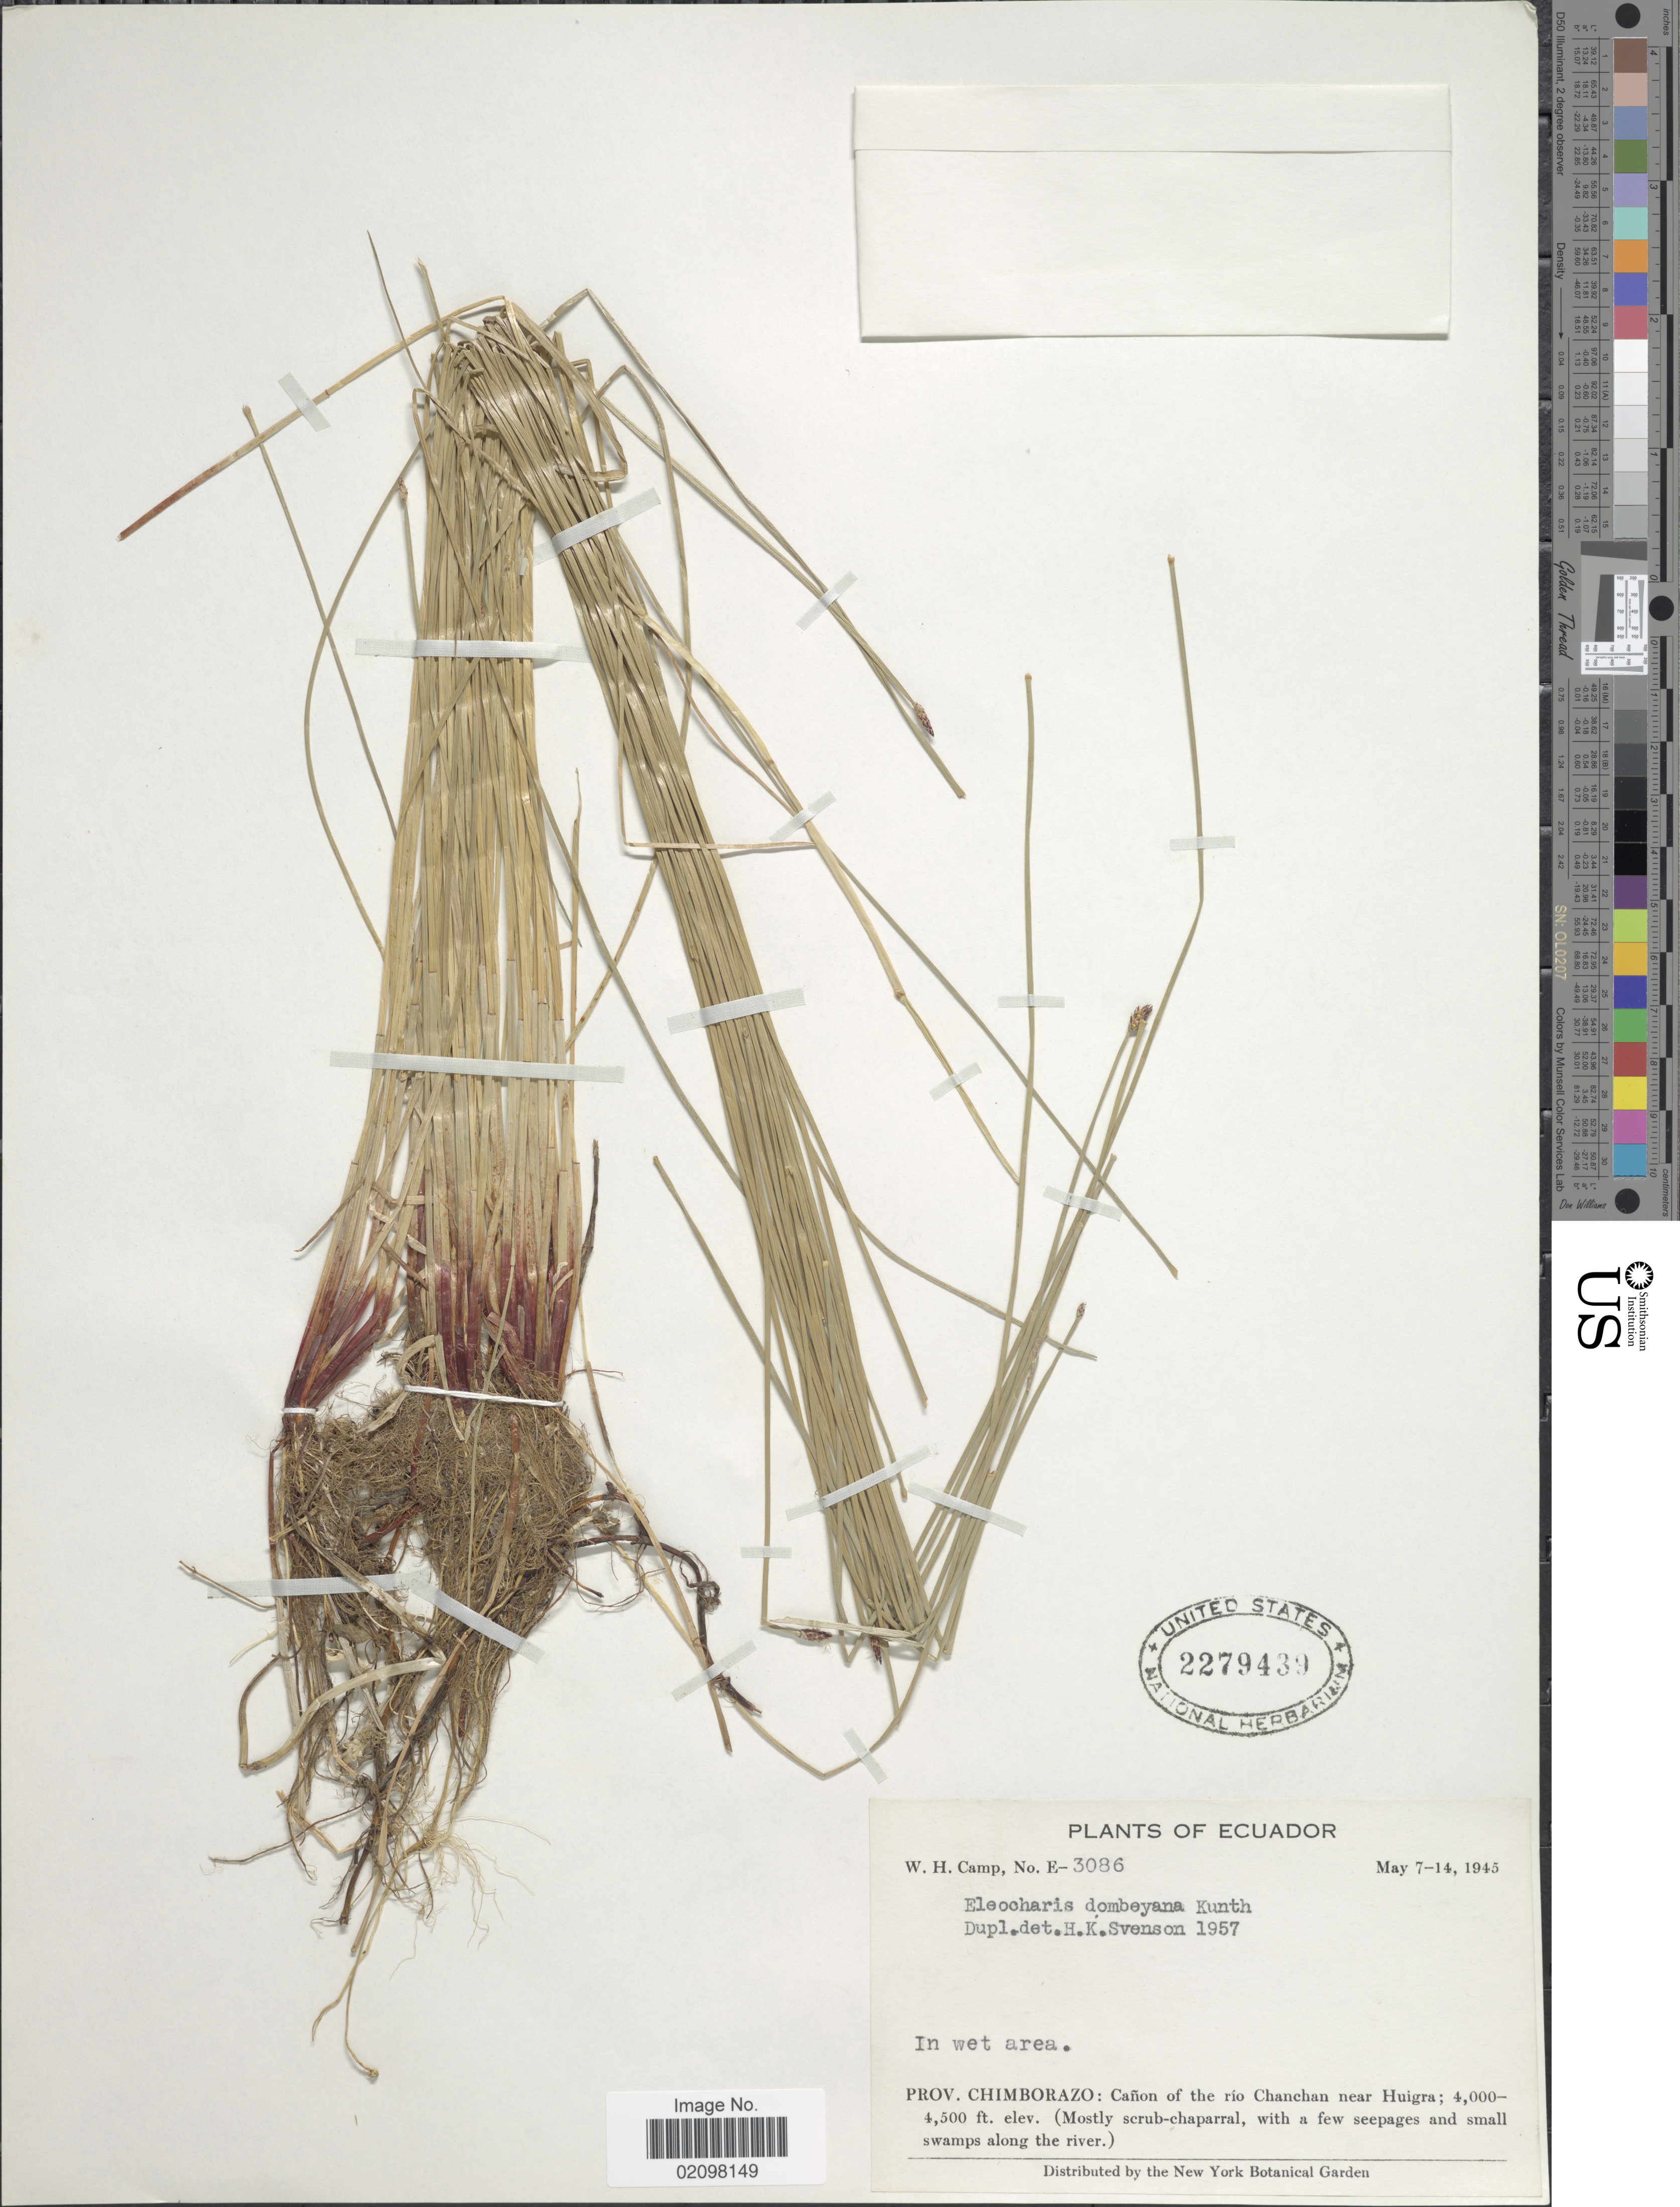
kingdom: Plantae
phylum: Tracheophyta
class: Liliopsida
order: Poales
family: Cyperaceae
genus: Eleocharis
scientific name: Eleocharis dombeyana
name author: Kunth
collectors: W. H. Camp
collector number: E-3086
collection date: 1945-05-07/1945-05-14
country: Ecuador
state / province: Chimborazo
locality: Cañon of the río Chanchan near Huigra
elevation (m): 1219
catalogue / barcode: US 2279439